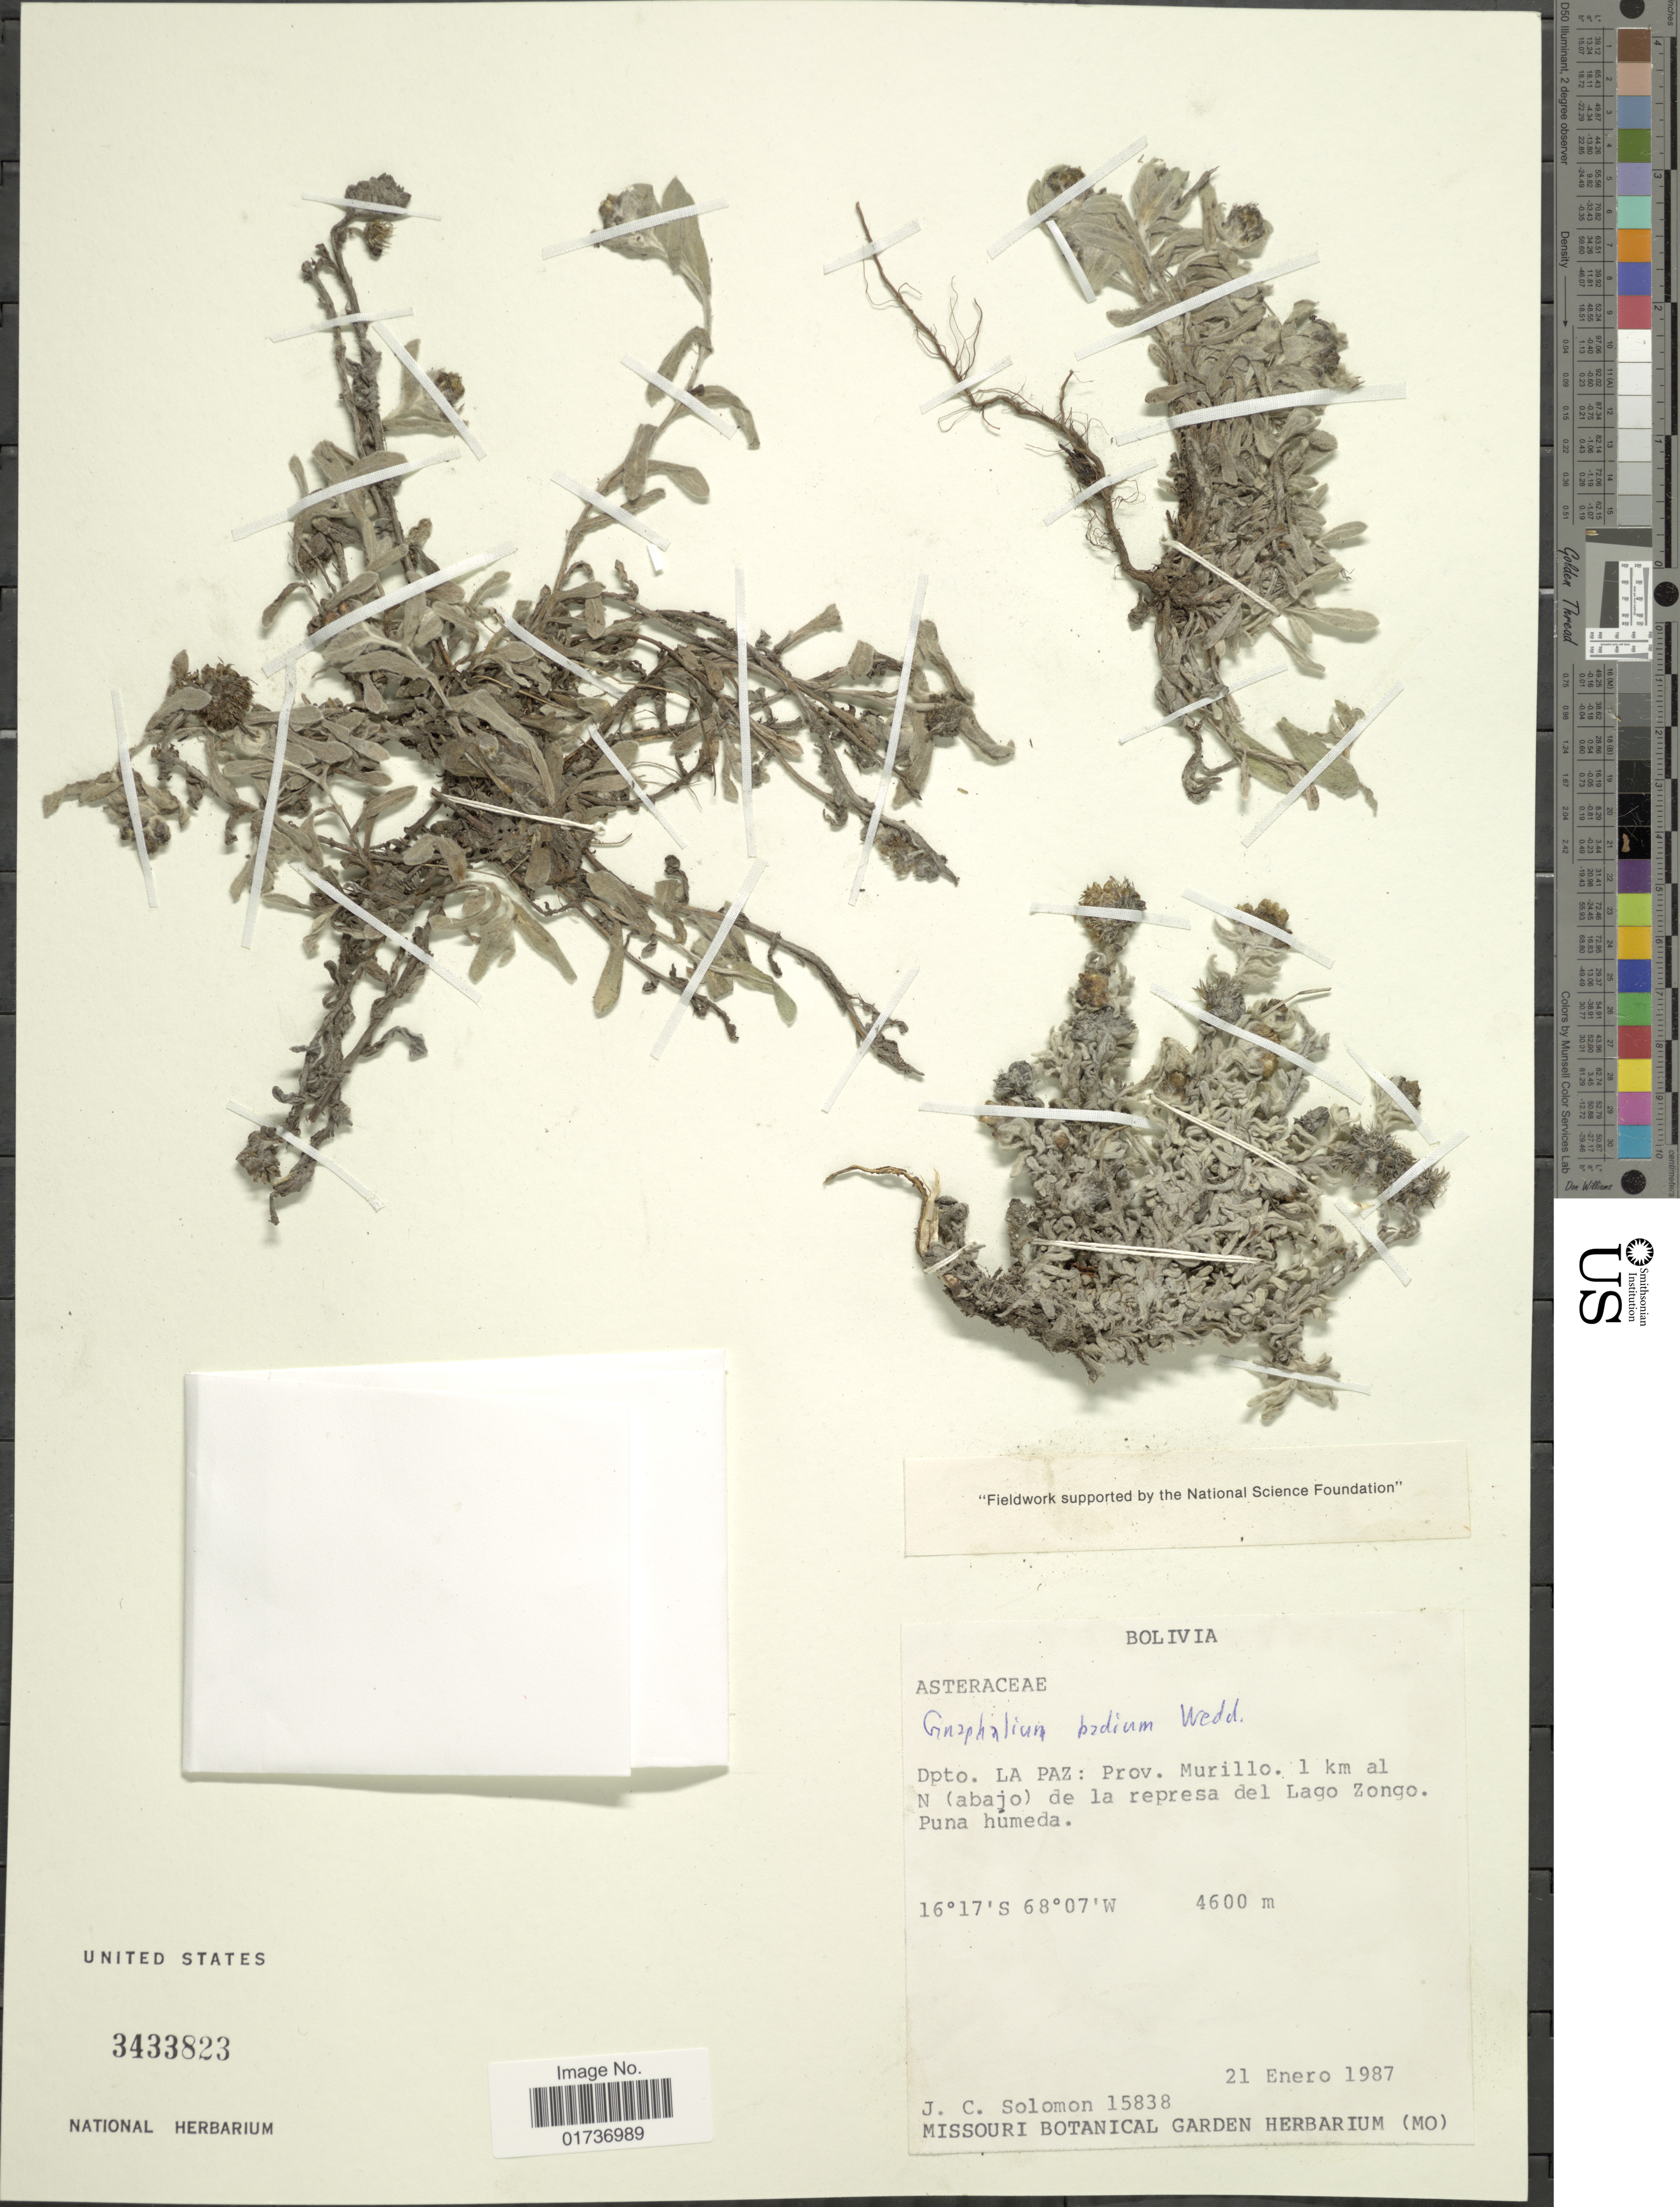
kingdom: Plantae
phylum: Tracheophyta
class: Magnoliopsida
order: Asterales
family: Asteraceae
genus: Gnaphalium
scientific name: Gnaphalium badium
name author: Wedd.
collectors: J. C. Solomon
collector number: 15838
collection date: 1987-01-21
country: Bolivia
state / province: La Paz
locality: Dpto La Paz: Prov. Murillo. 1 km al N (abajo) de la represa del lago Zongo. Puna húmeda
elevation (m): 4600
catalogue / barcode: US 3433823